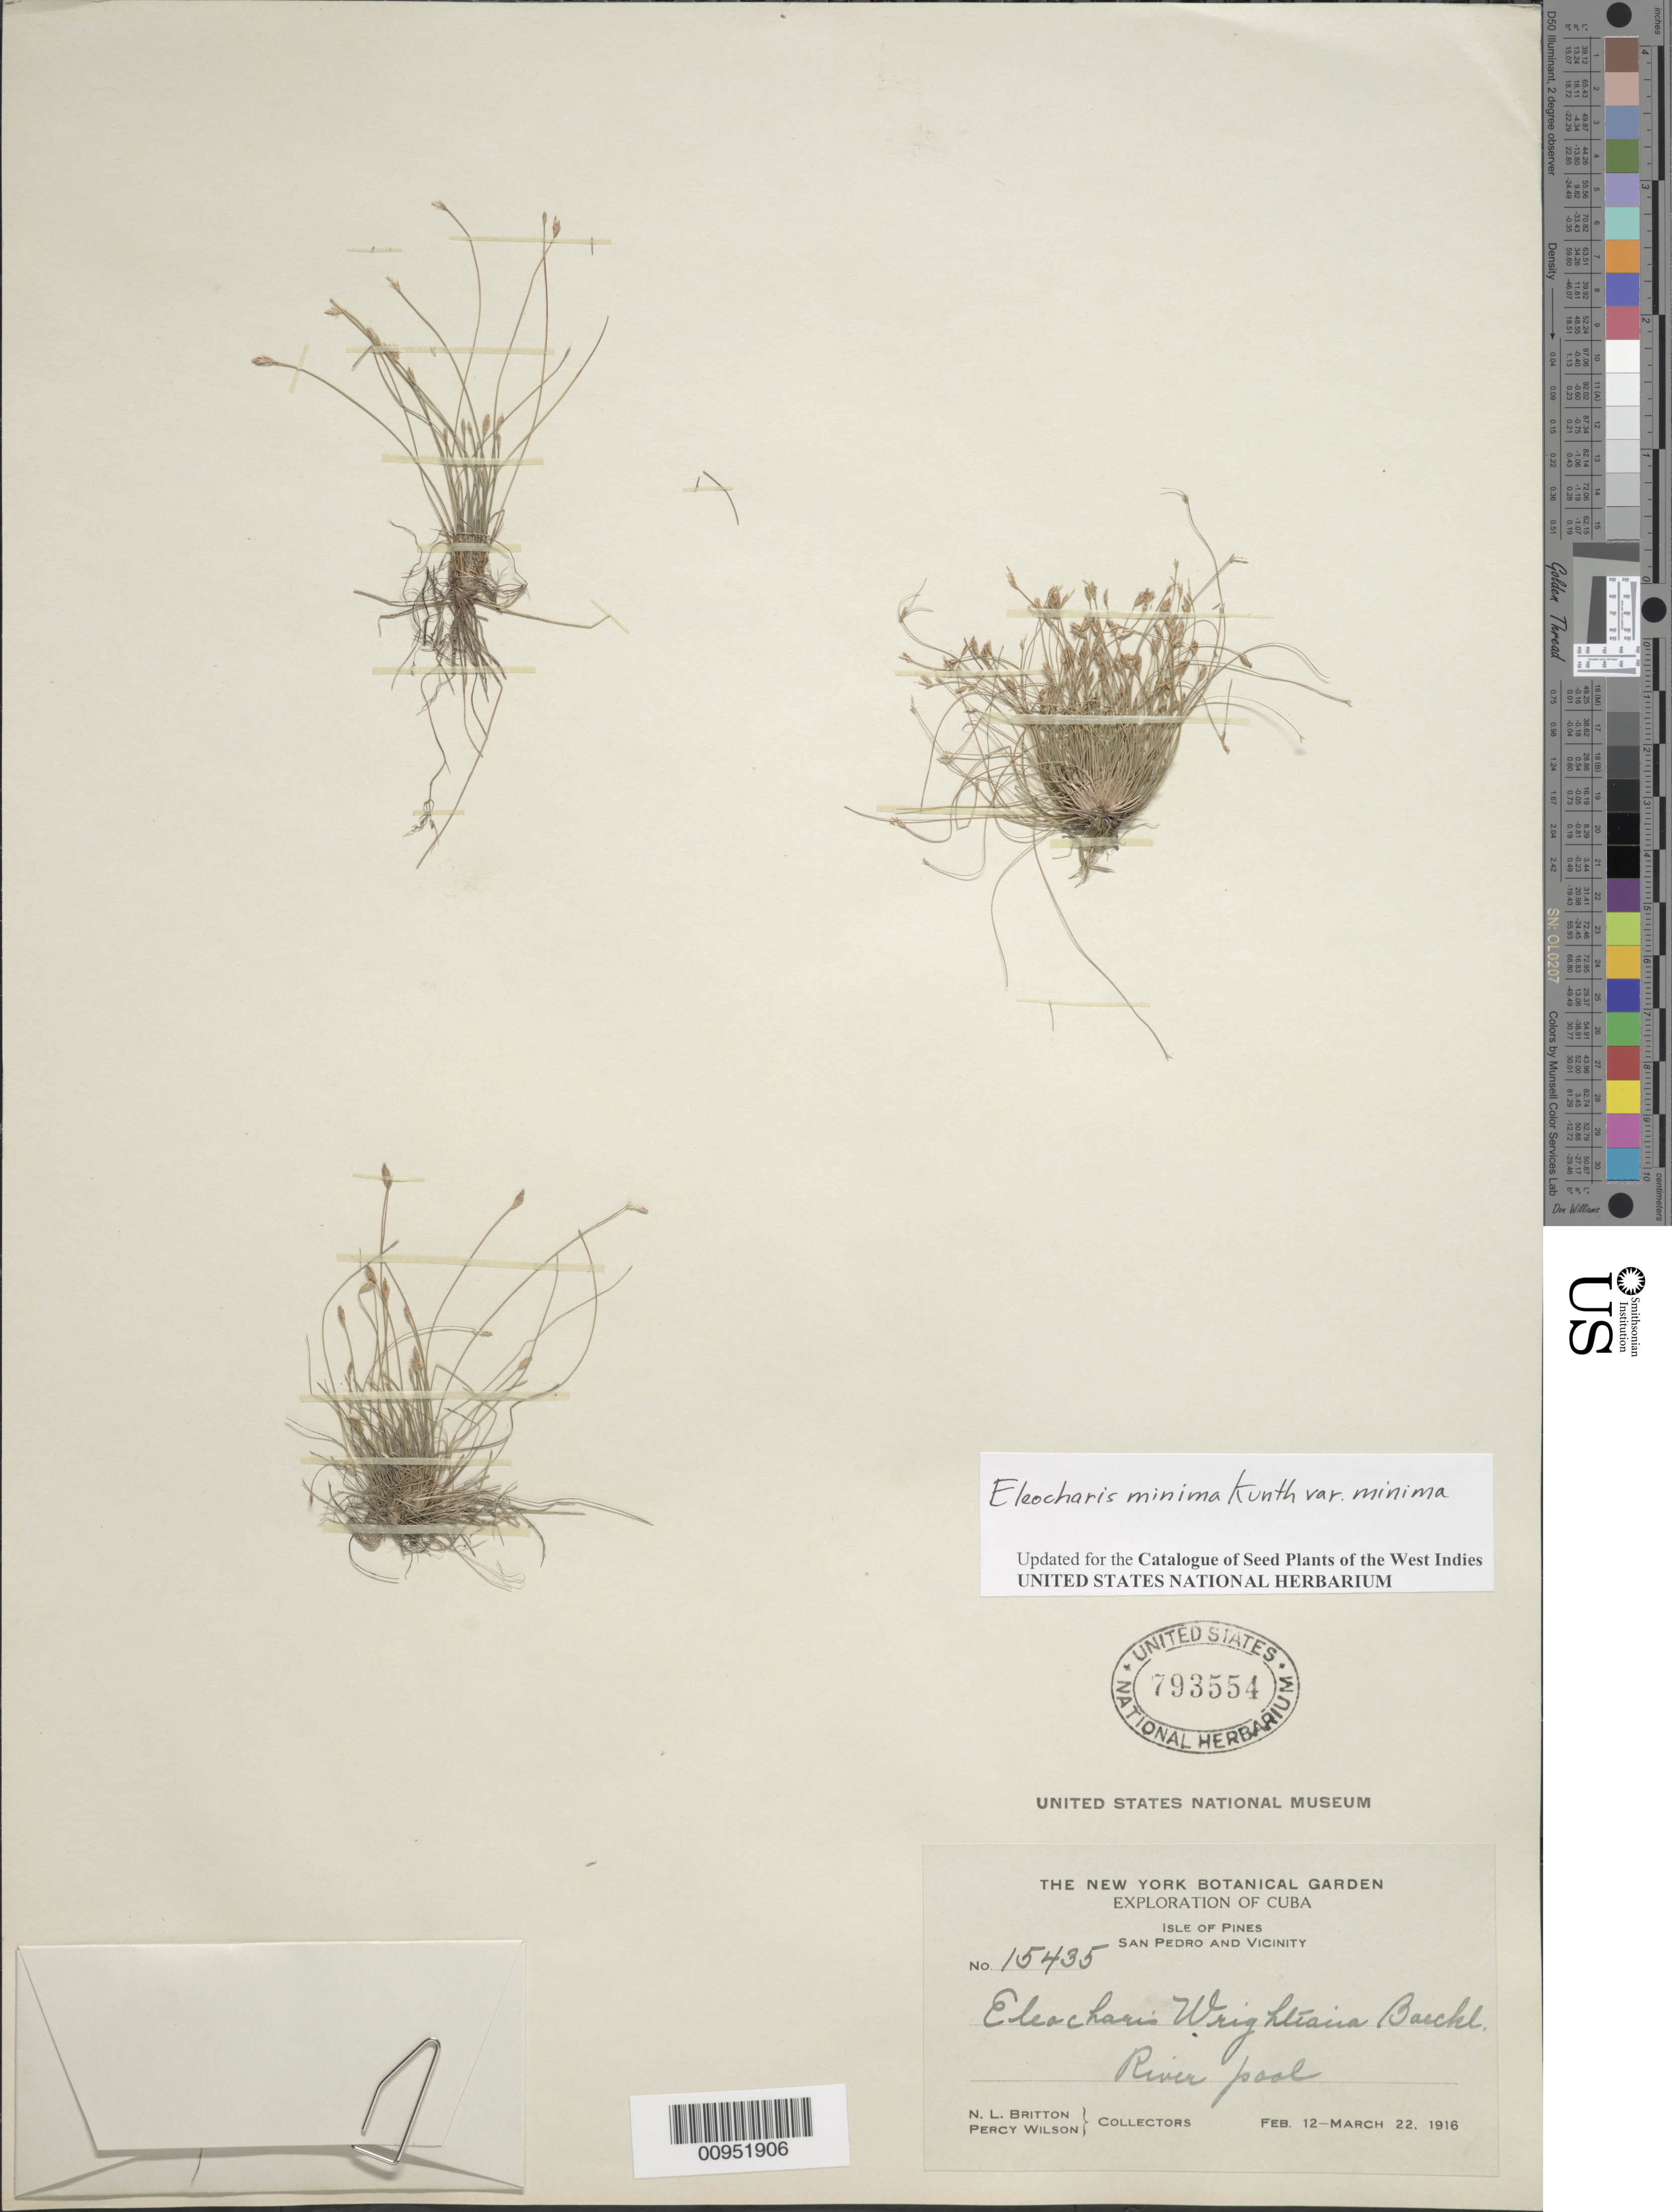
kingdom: Plantae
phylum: Tracheophyta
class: Liliopsida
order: Poales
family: Cyperaceae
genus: Eleocharis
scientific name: Eleocharis minima var. minima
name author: Kunth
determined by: Strong, M. T., (US), Smithsonian Institution - National Museum of Natural History (UNITED STATES)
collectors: N. Britton & P. Wilson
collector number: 15435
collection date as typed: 12 Feb 1916 to 22 Mar 1916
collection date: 1916-02-12/1916-03-22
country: Cuba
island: Isla de la Juventud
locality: Isle of Pines. San Pedro and vicinity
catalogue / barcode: US 793554